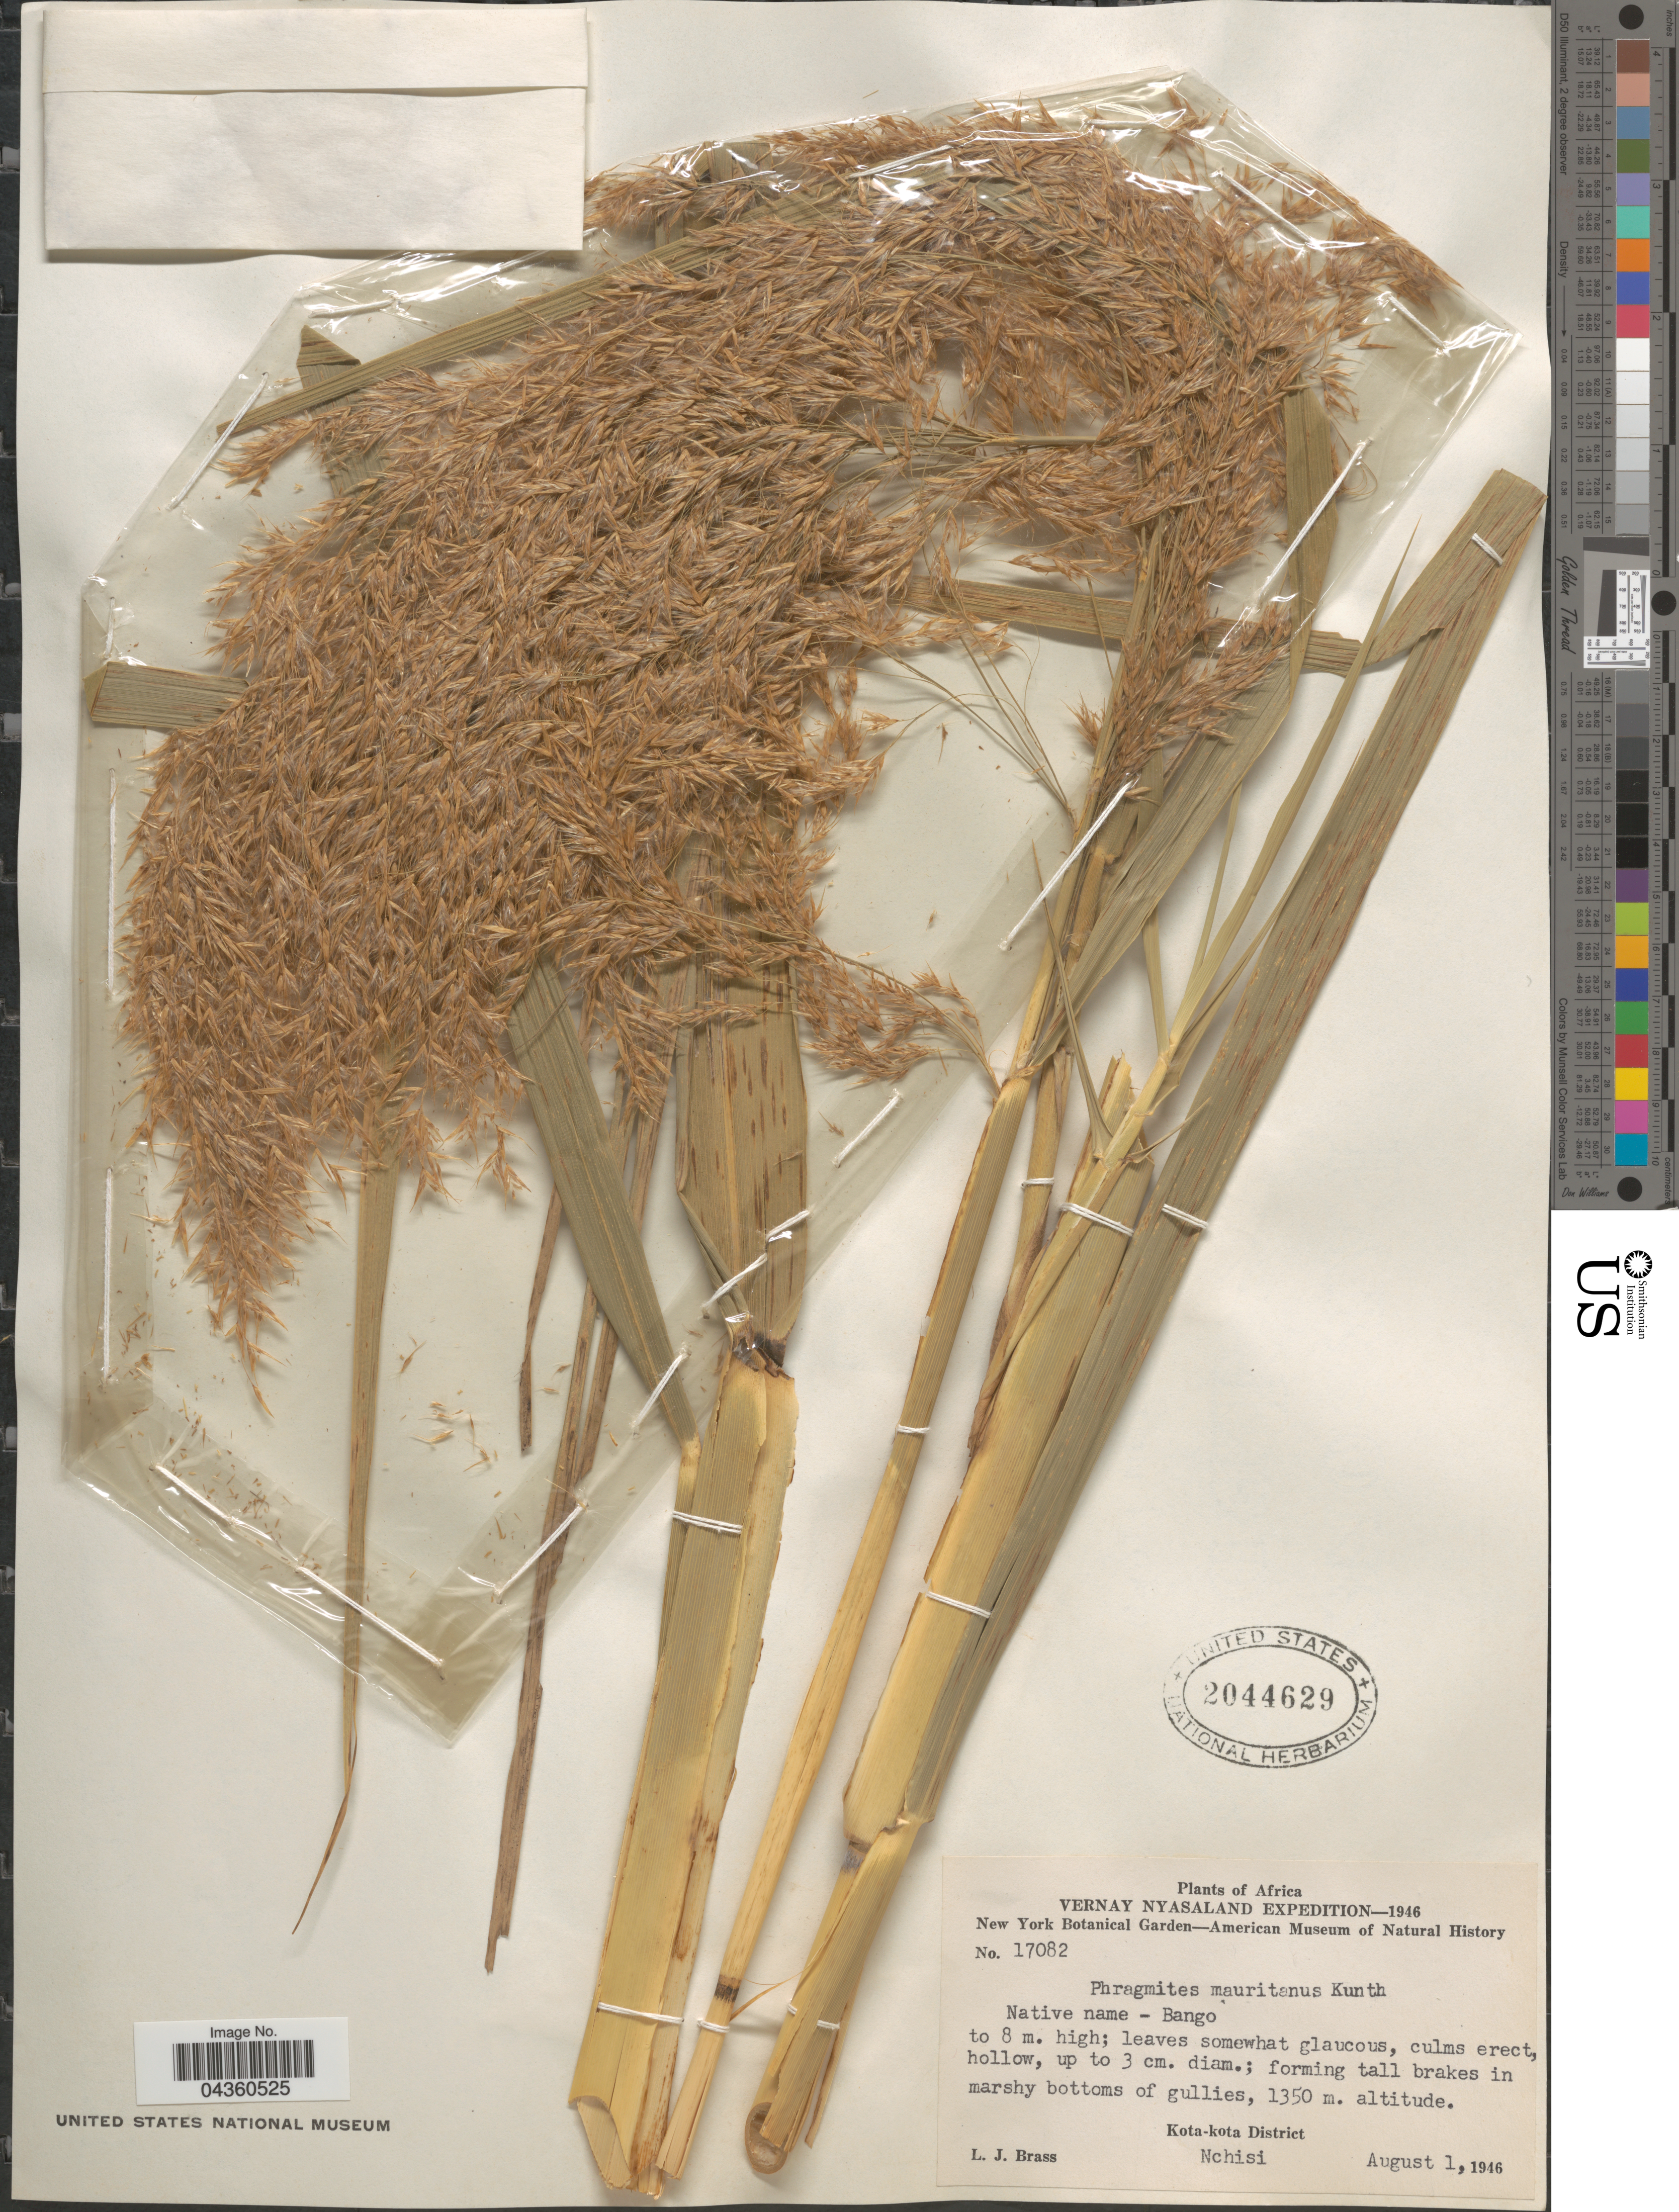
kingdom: Plantae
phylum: Tracheophyta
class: Liliopsida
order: Poales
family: Poaceae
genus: Phragmites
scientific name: Phragmites mauritianus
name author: Kunth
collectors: L. J. Brass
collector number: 17082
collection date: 1946-08-01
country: Malawi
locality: Vernay Nyasaland Expedition - 1946. Kota-kota District. Nchisi.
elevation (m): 1350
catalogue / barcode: US 2044629